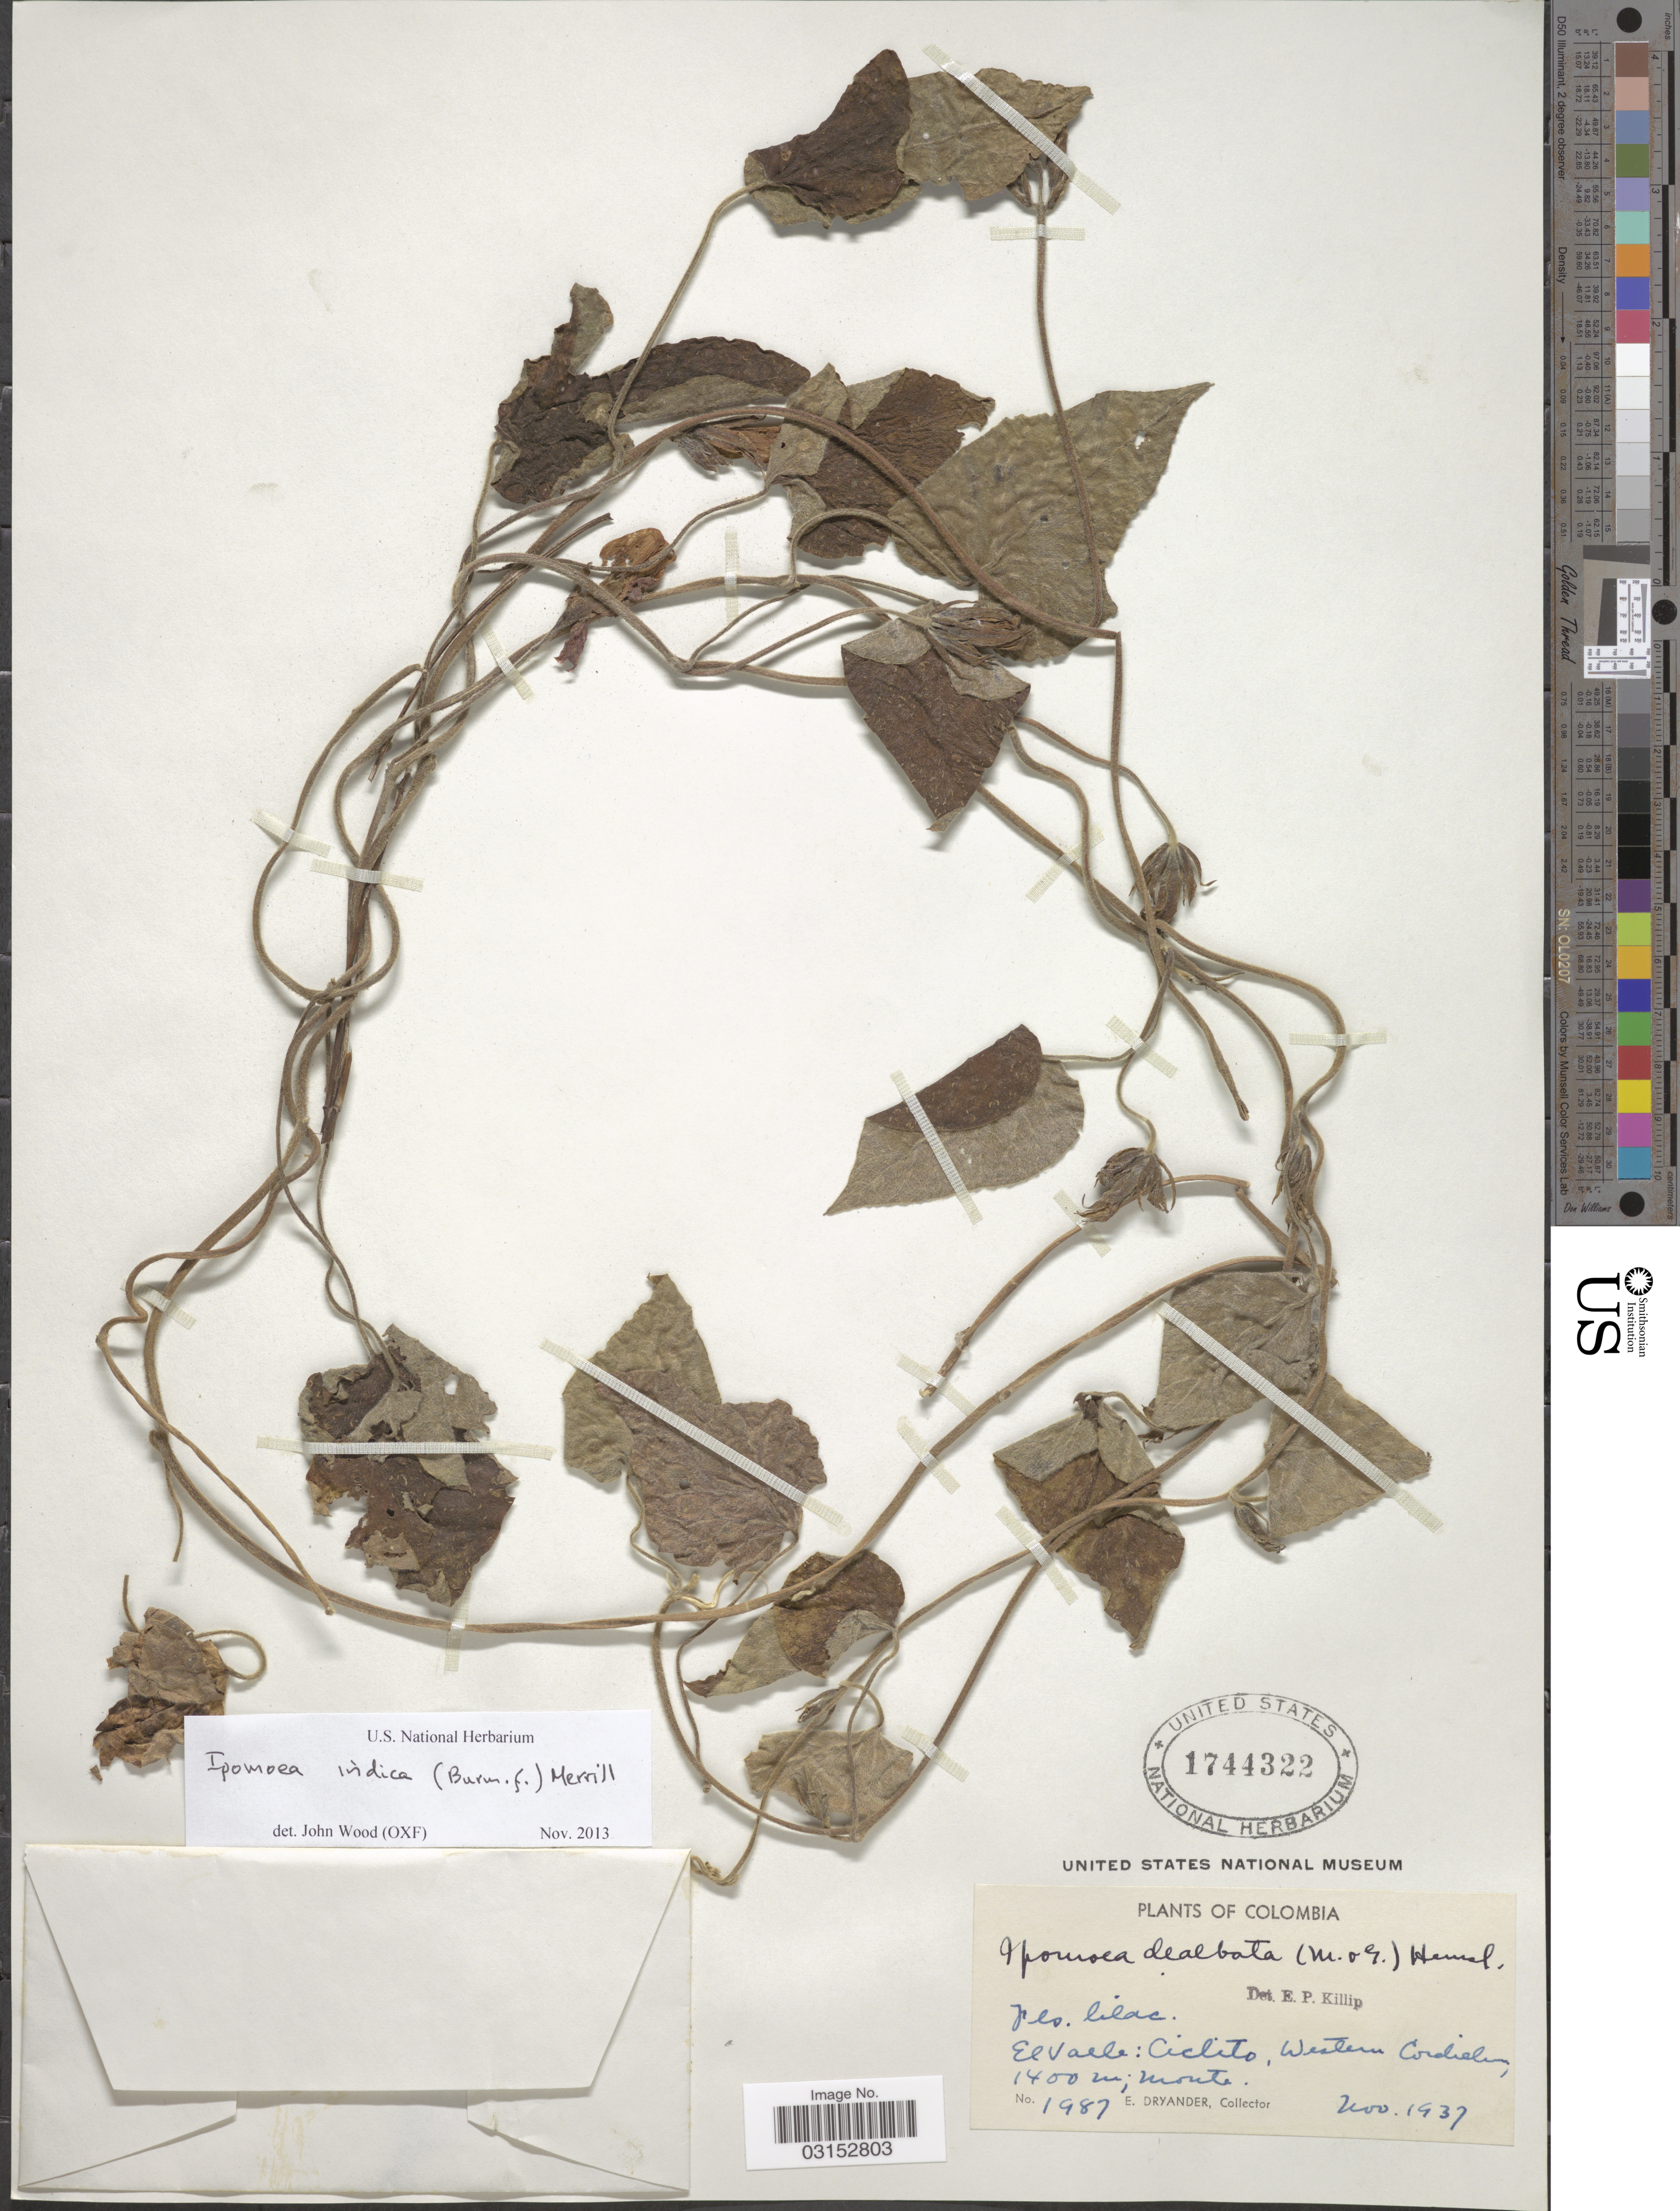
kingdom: Plantae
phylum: Tracheophyta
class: Magnoliopsida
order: Solanales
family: Convolvulaceae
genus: Ipomoea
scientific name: Ipomoea indica (Burm.) Merr. var. indica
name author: (Burm.) Merr.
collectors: E. Dryander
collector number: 1987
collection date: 1937-11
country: Colombia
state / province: Valle del Cauca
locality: El Valle: Ciclito, Western Cordielum [interpreted].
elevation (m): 1400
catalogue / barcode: US 1744322